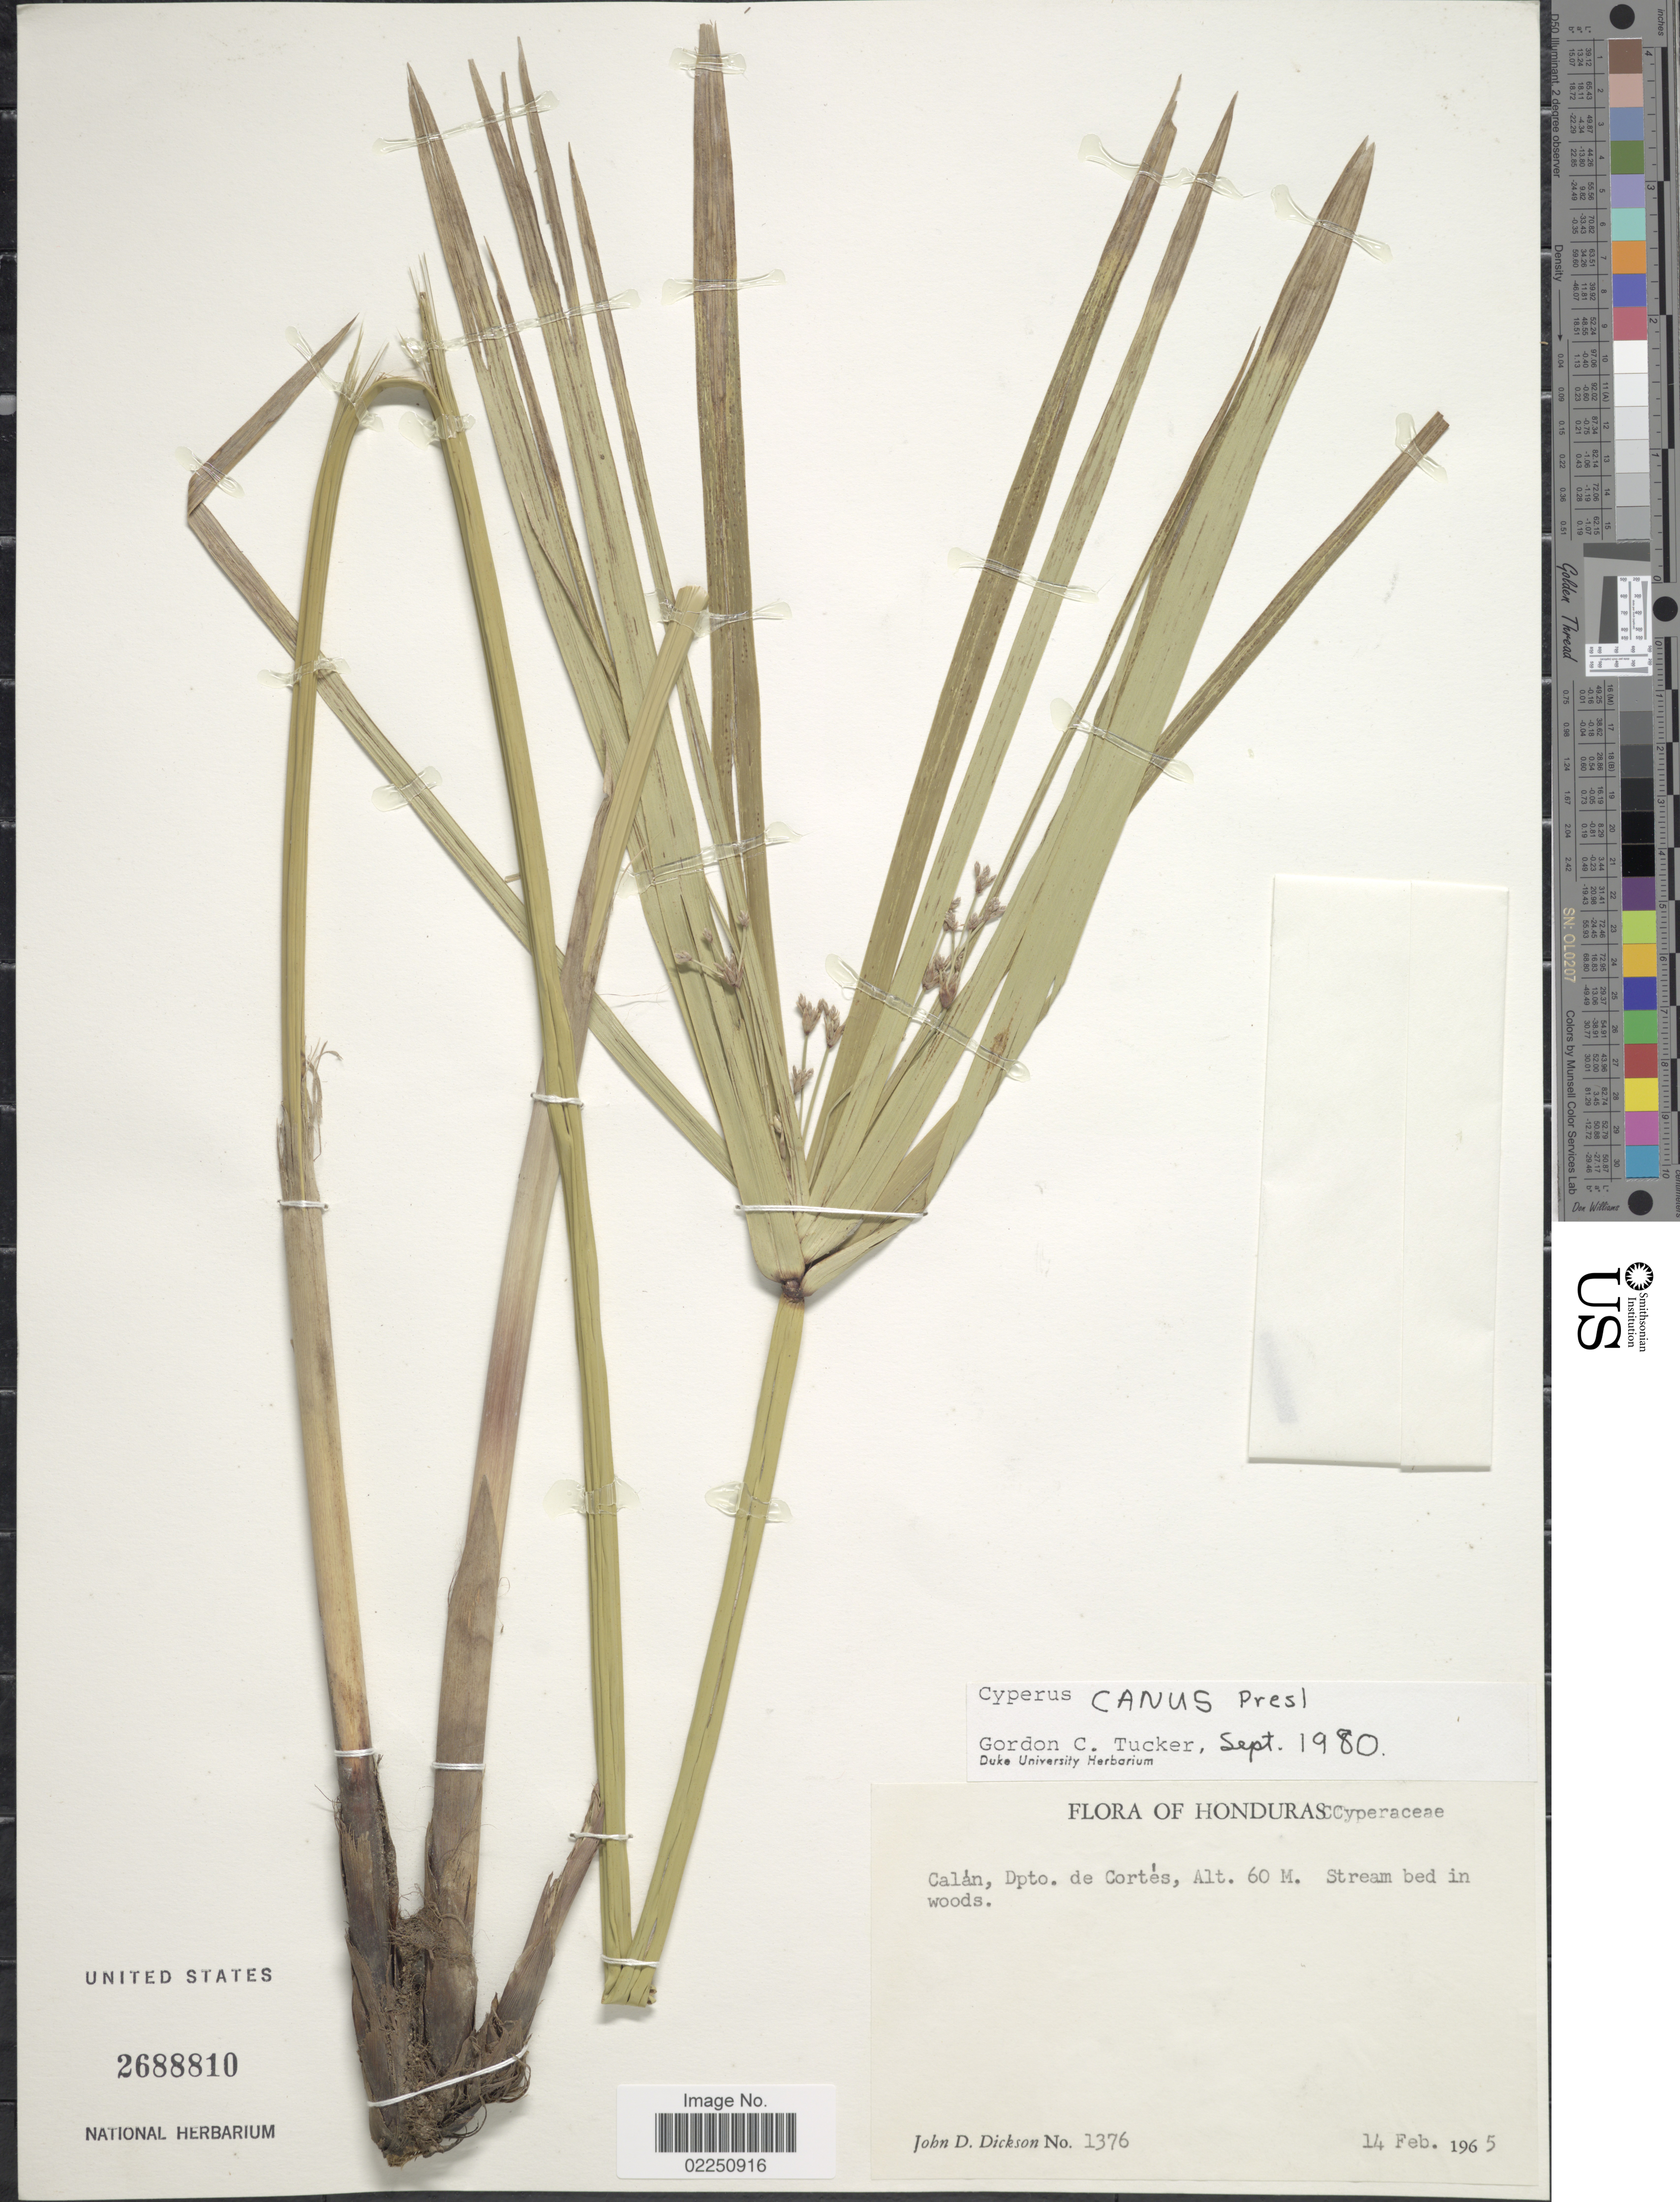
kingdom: Plantae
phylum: Tracheophyta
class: Liliopsida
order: Poales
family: Cyperaceae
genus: Cyperus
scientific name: Cyperus canus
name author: J. Presl & C. Presl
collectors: J. Dickson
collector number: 1376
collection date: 1965-02-14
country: Honduras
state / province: Cortés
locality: Calan, Dpto. de Cortes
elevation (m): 60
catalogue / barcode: US 2688810